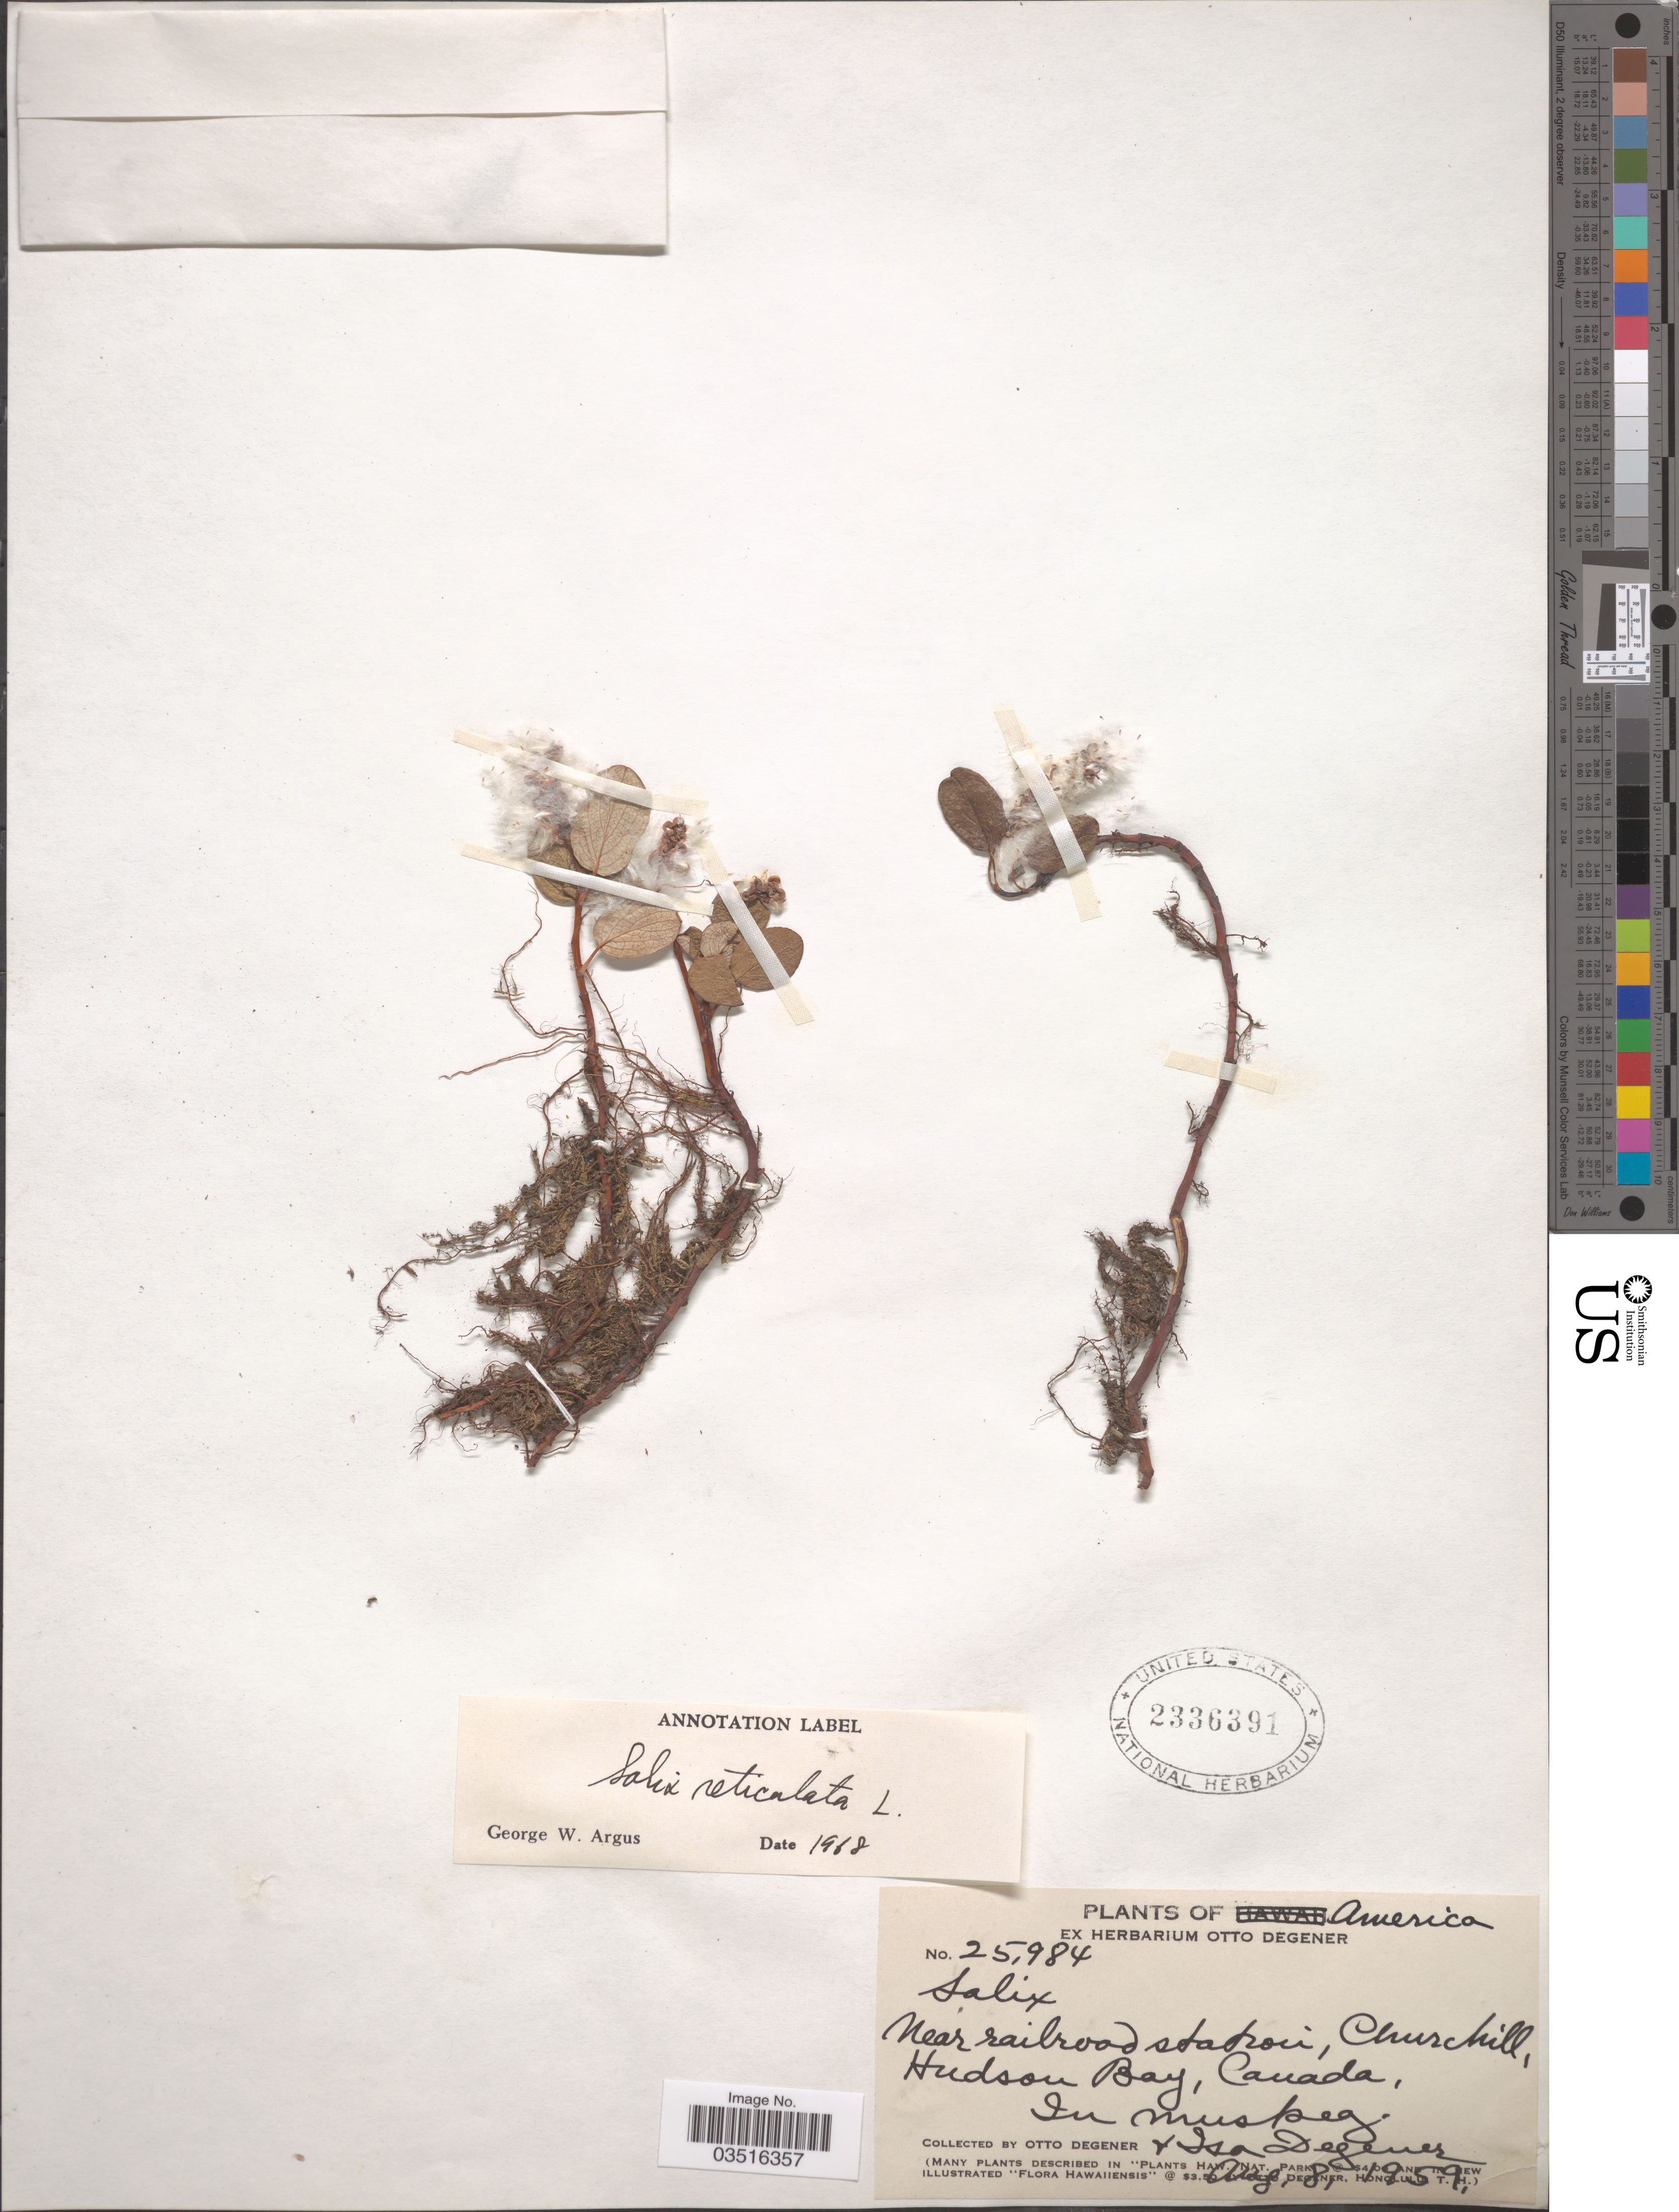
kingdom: Plantae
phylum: Tracheophyta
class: Magnoliopsida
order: Malpighiales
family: Salicaceae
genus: Salix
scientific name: Salix reticulata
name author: L.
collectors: O. Degener & I. Degener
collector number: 25984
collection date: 1959-08-08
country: Canada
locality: Near railroad station, Churchill, Hudson Bay.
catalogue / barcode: US 2336391